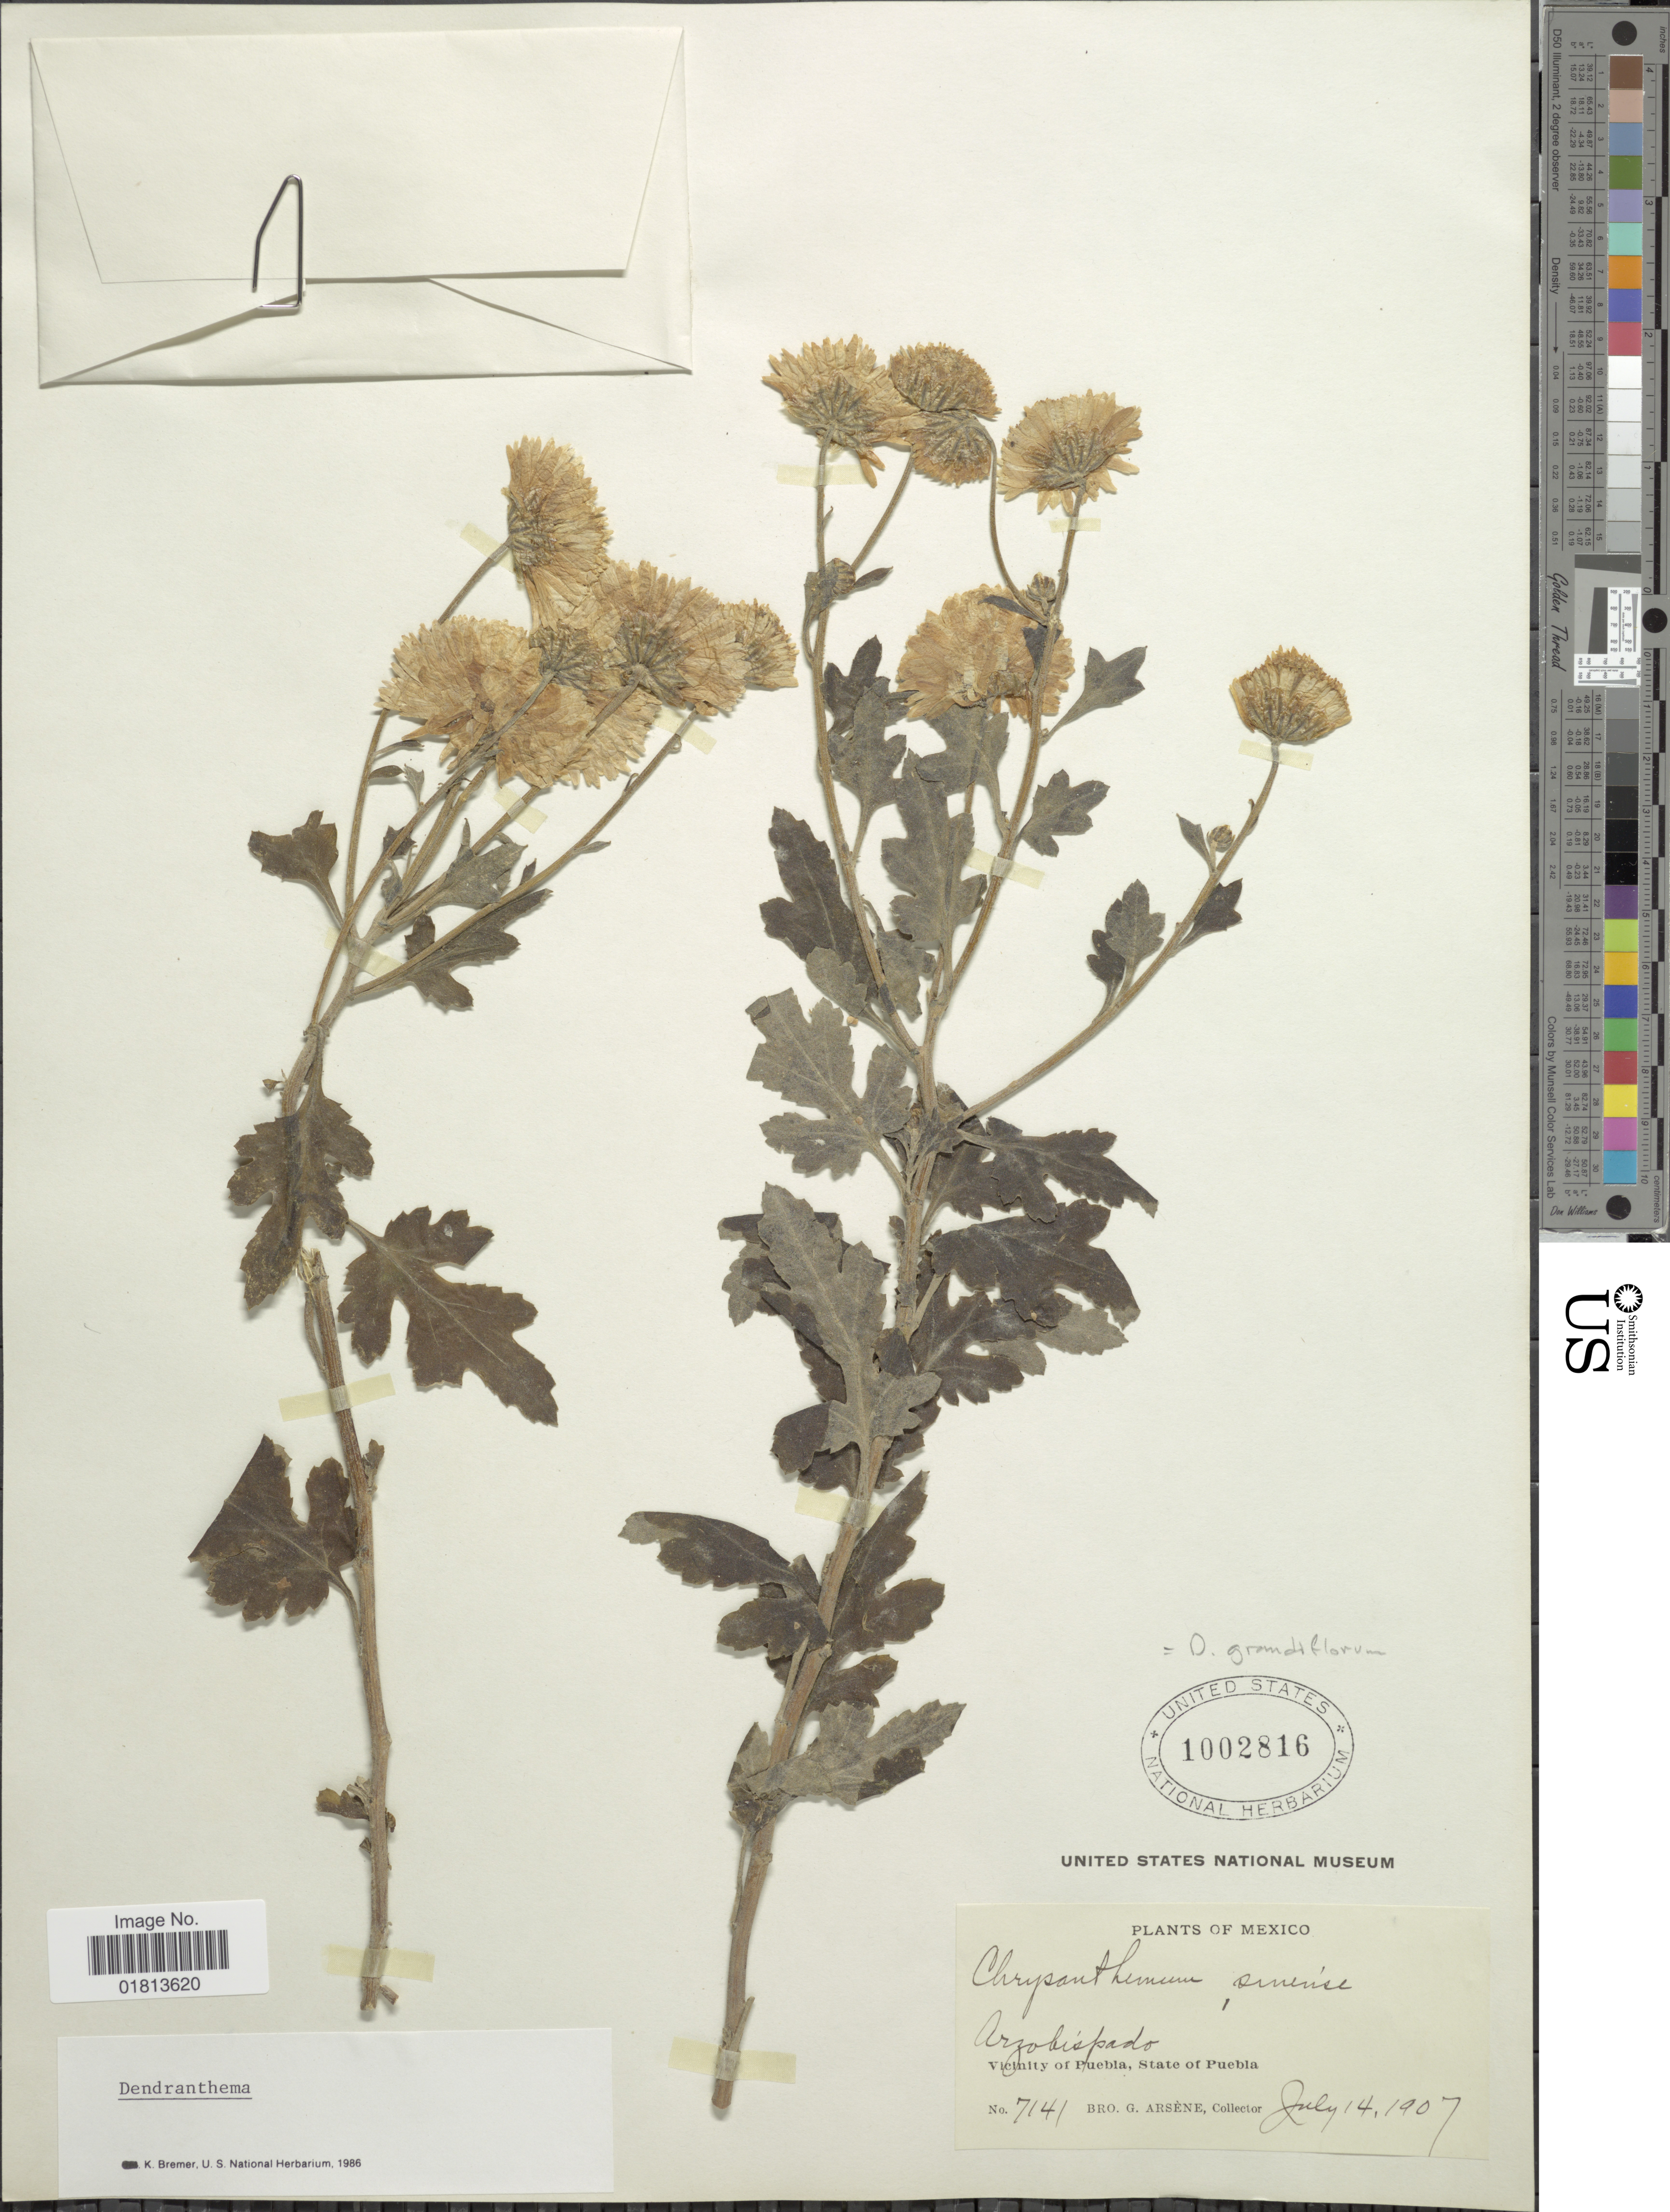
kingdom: Plantae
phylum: Tracheophyta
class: Magnoliopsida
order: Asterales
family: Asteraceae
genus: Dendranthema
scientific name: Dendranthema grandiflorum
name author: (Ramat.) Kitam.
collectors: Bro. G. Arsène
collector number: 7141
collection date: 1907-07-14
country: Mexico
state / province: Puebla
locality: Arzobispado, Vicinity of Puebla, State of Puebla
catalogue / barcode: US 1002816